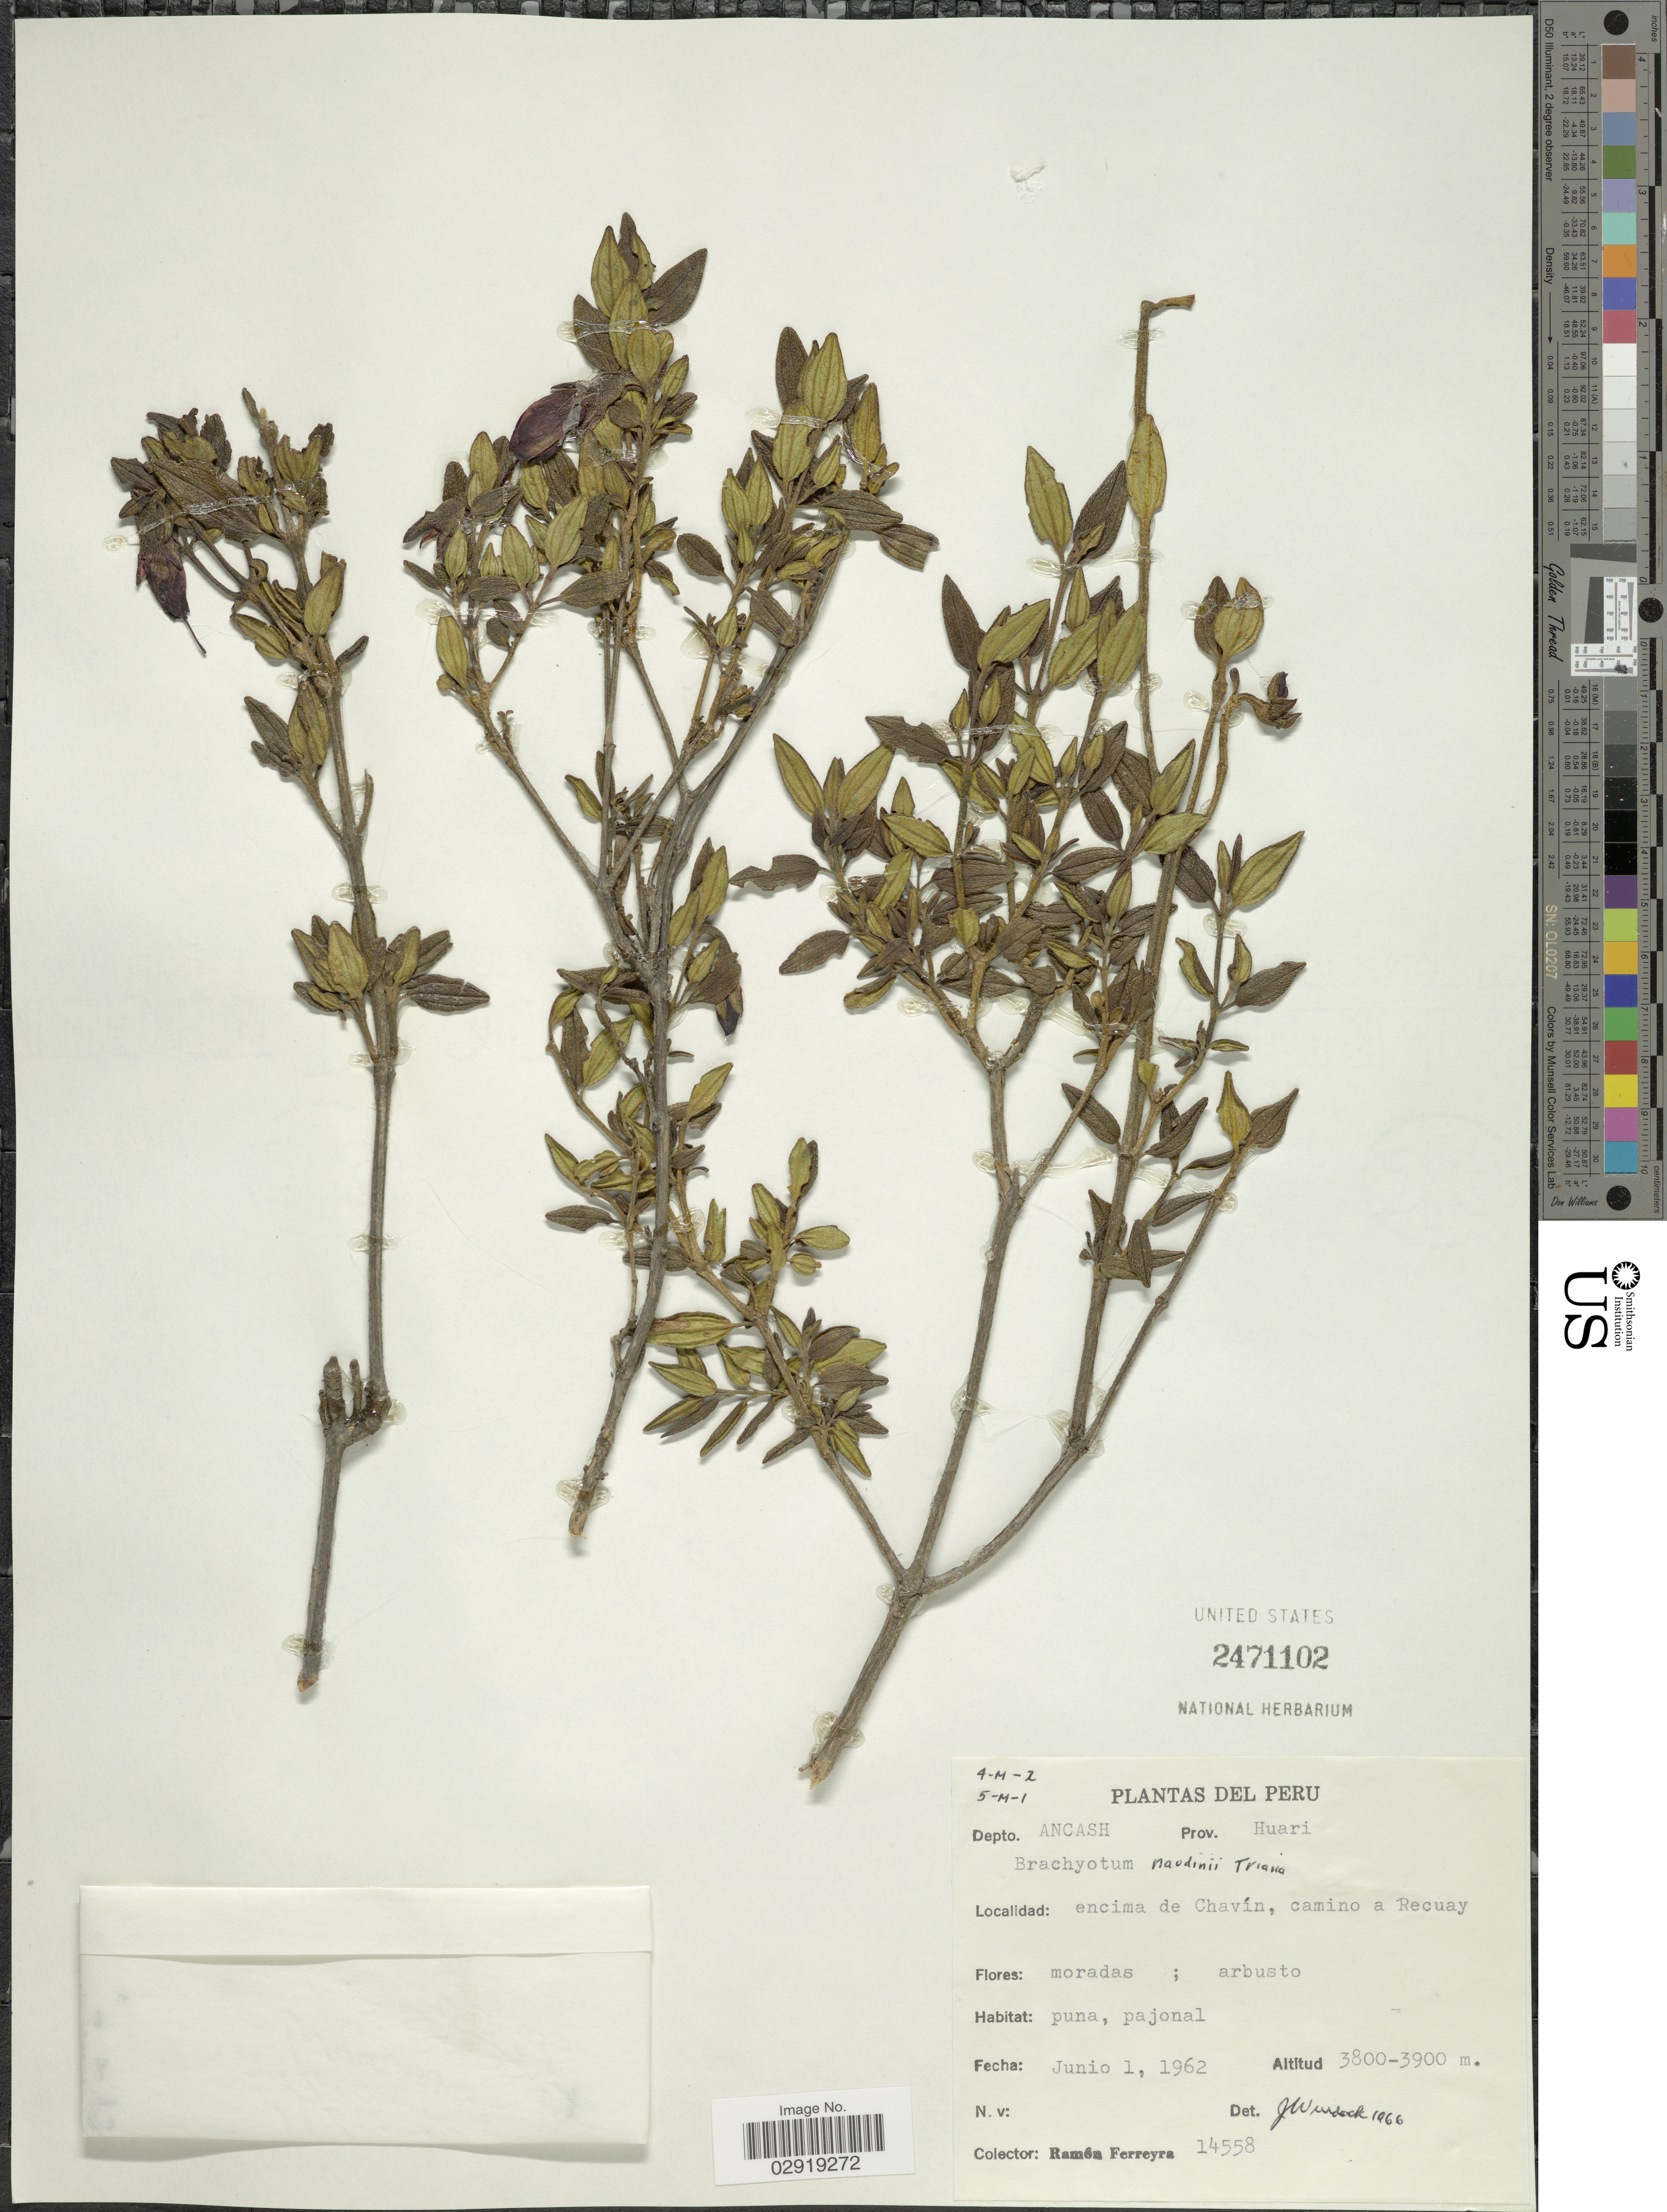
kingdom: Plantae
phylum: Tracheophyta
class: Magnoliopsida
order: Myrtales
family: Melastomataceae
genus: Brachyotum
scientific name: Brachyotum naudinii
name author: Triana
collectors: R. A. Ferreyra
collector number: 14558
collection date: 1962-06-01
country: Peru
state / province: Ancash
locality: Depto. Ancash Prov. Huari. Encima de Chavín, camino a Recuay.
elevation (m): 3800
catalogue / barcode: US 2471102